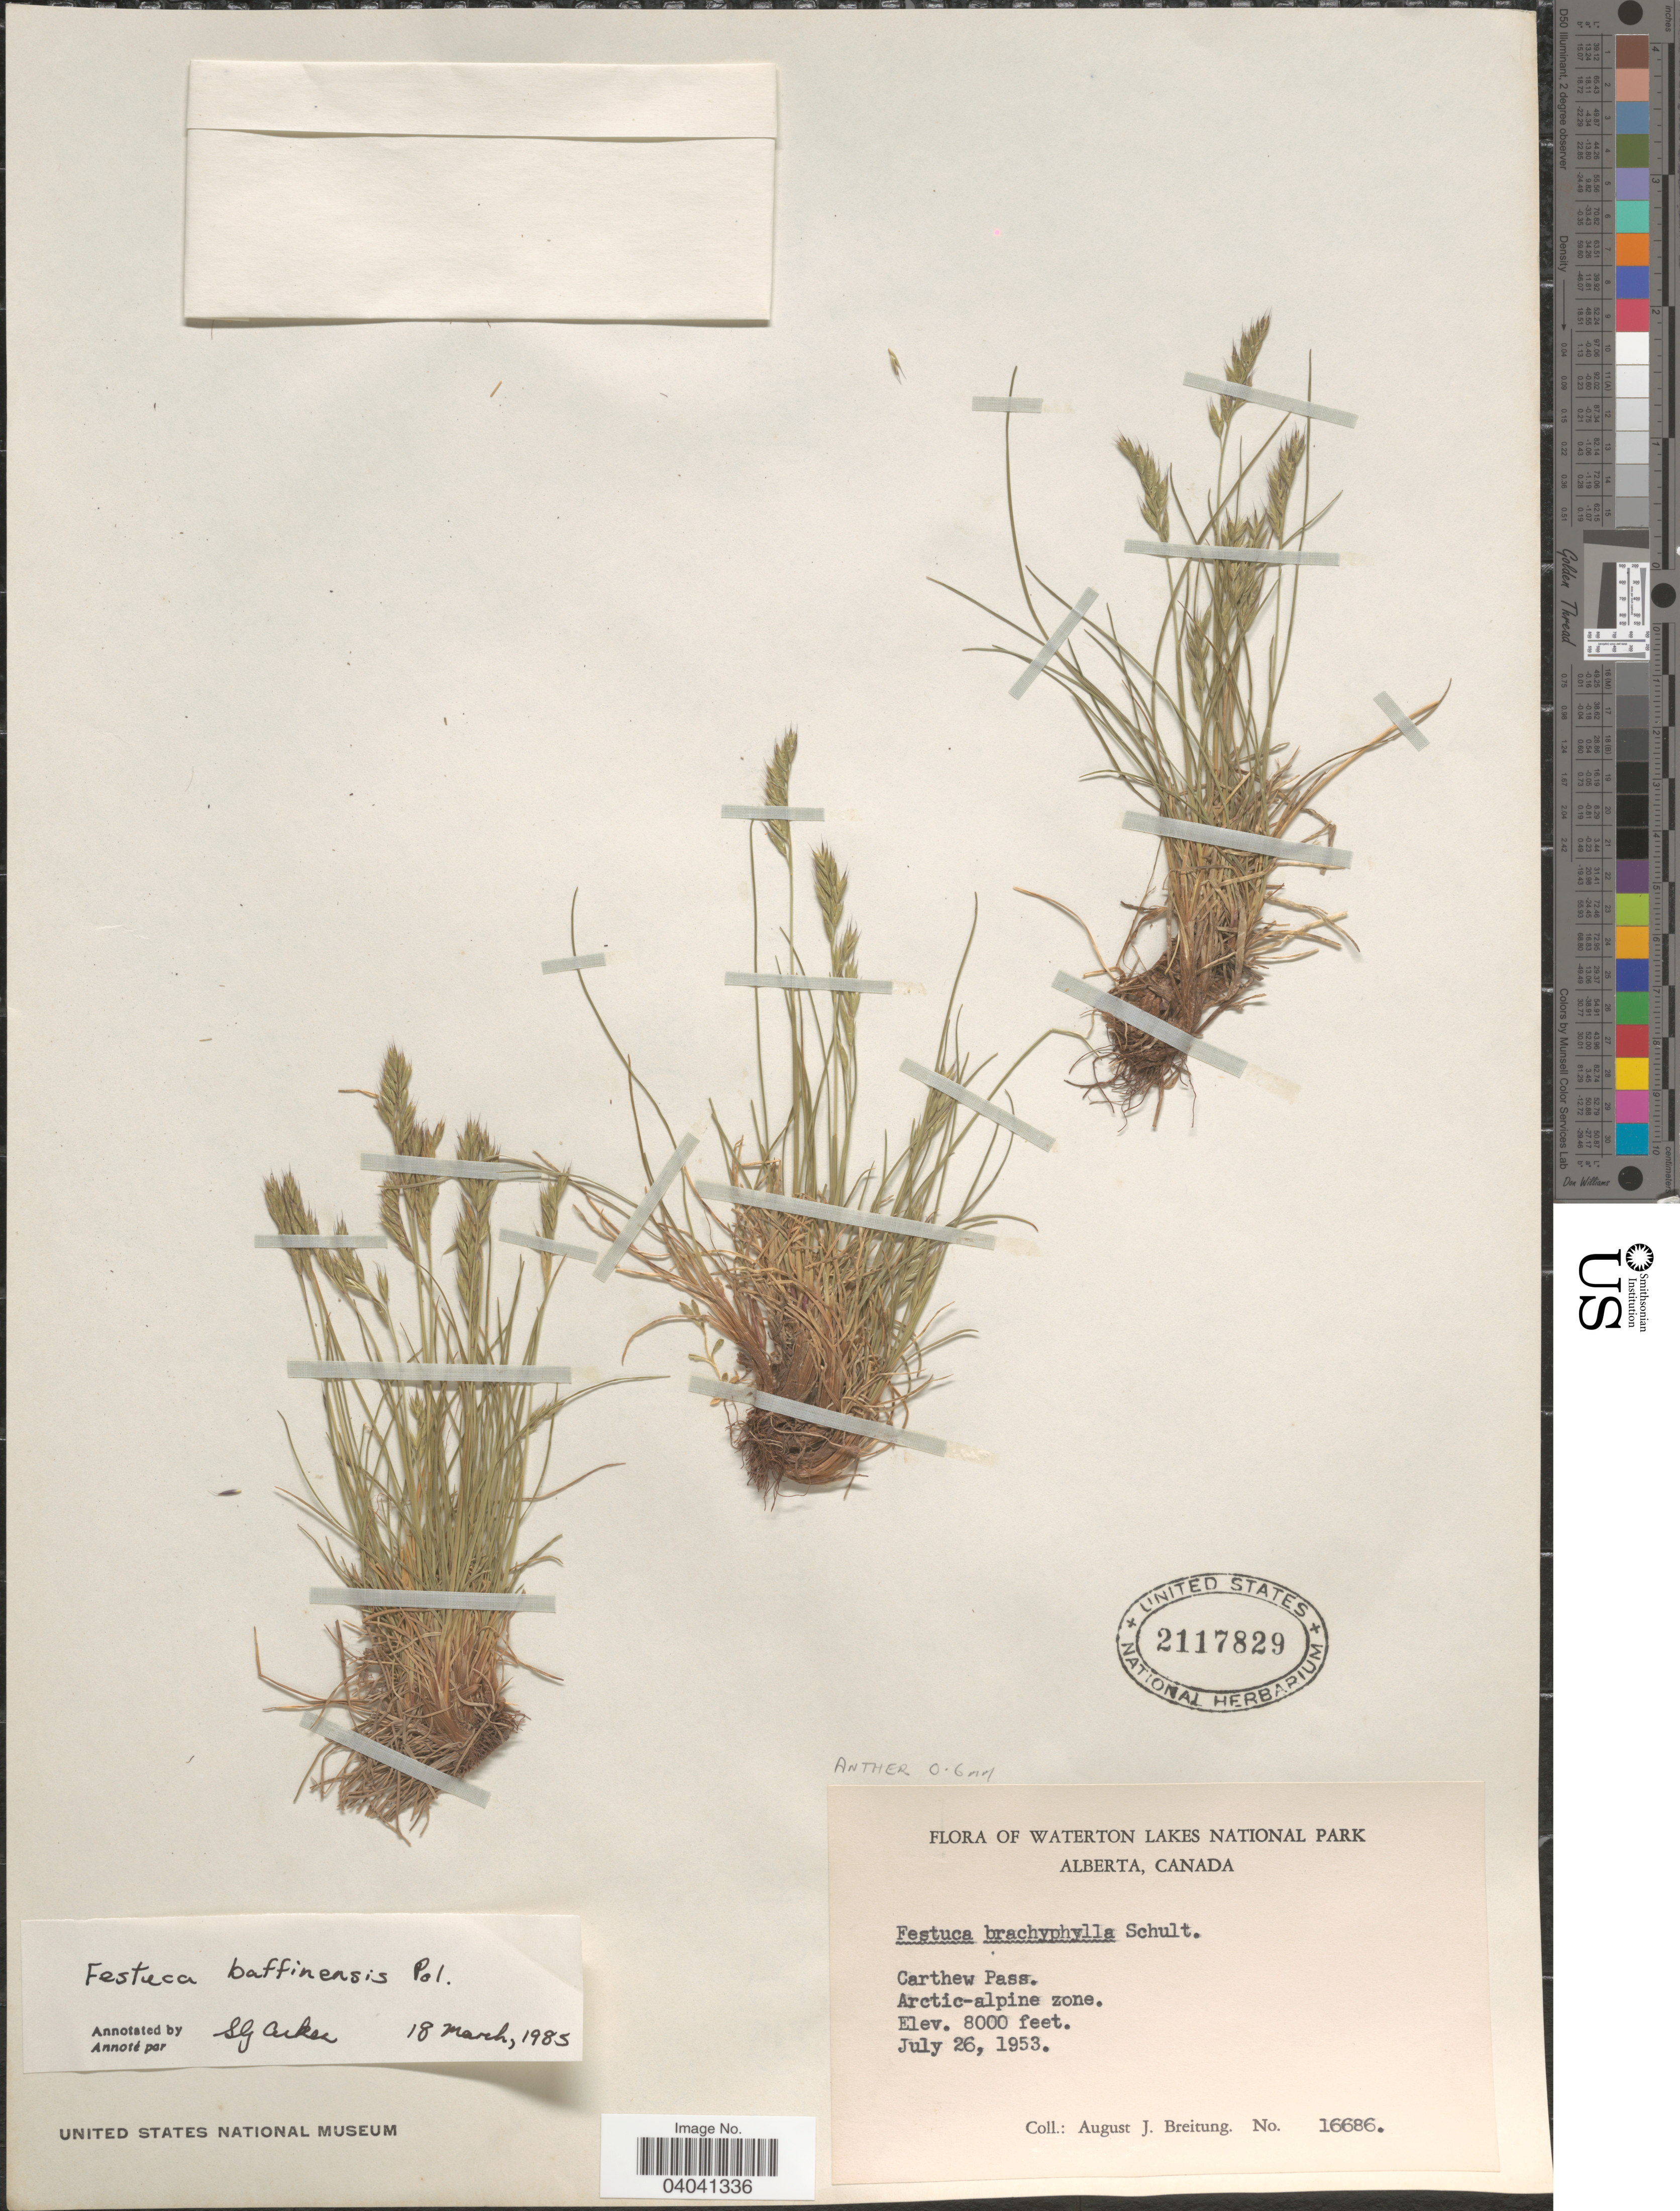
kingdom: Plantae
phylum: Tracheophyta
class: Liliopsida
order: Poales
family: Poaceae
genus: Festuca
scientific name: Festuca baffinensis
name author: Polunin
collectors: A. Breitung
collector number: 16686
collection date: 1953-07-26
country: Canada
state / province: Alberta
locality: Waterton Lakes National Park. Carthew Pass. Arctic-alpine zone.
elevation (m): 2438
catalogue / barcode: US 2117829